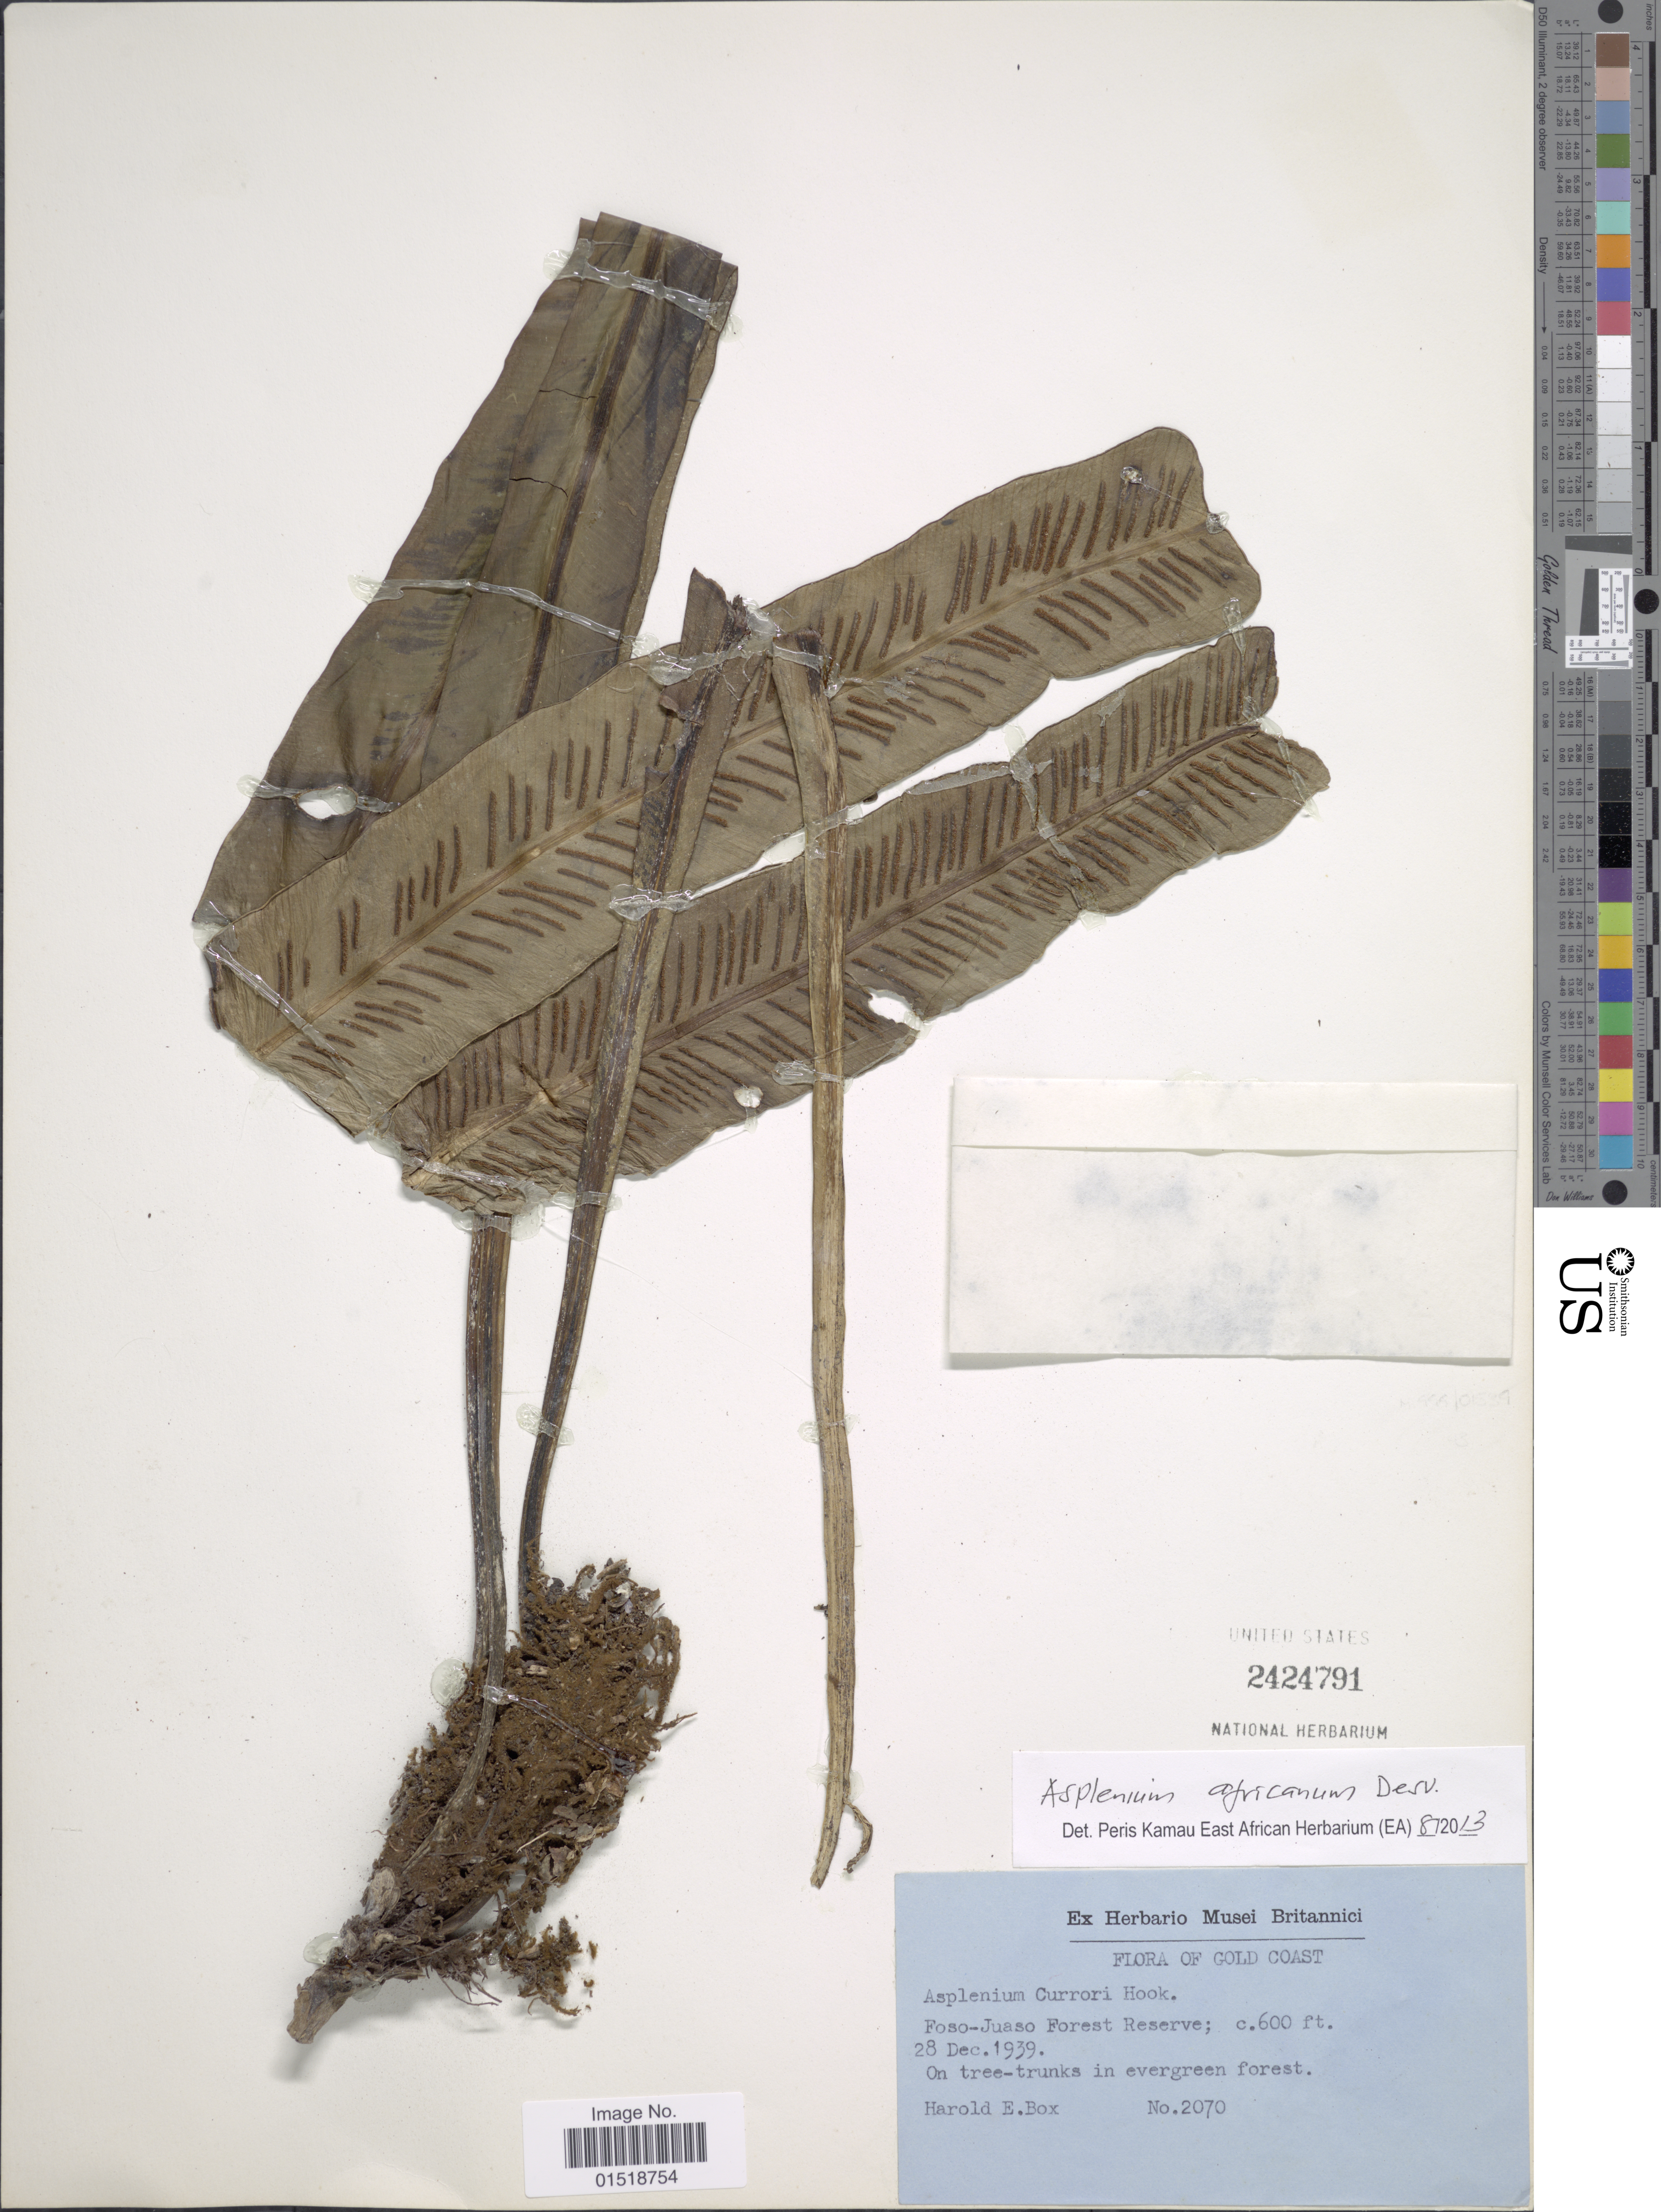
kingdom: Plantae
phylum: Tracheophyta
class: Polypodiopsida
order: Polypodiales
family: Aspleniaceae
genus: Asplenium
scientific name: Asplenium africanum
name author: Desv.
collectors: H. E. Box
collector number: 2070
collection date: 1939-12-28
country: Ghana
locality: Gold Coast. Foso-Juaso Forest Reserve.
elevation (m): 183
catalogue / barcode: US 2424791